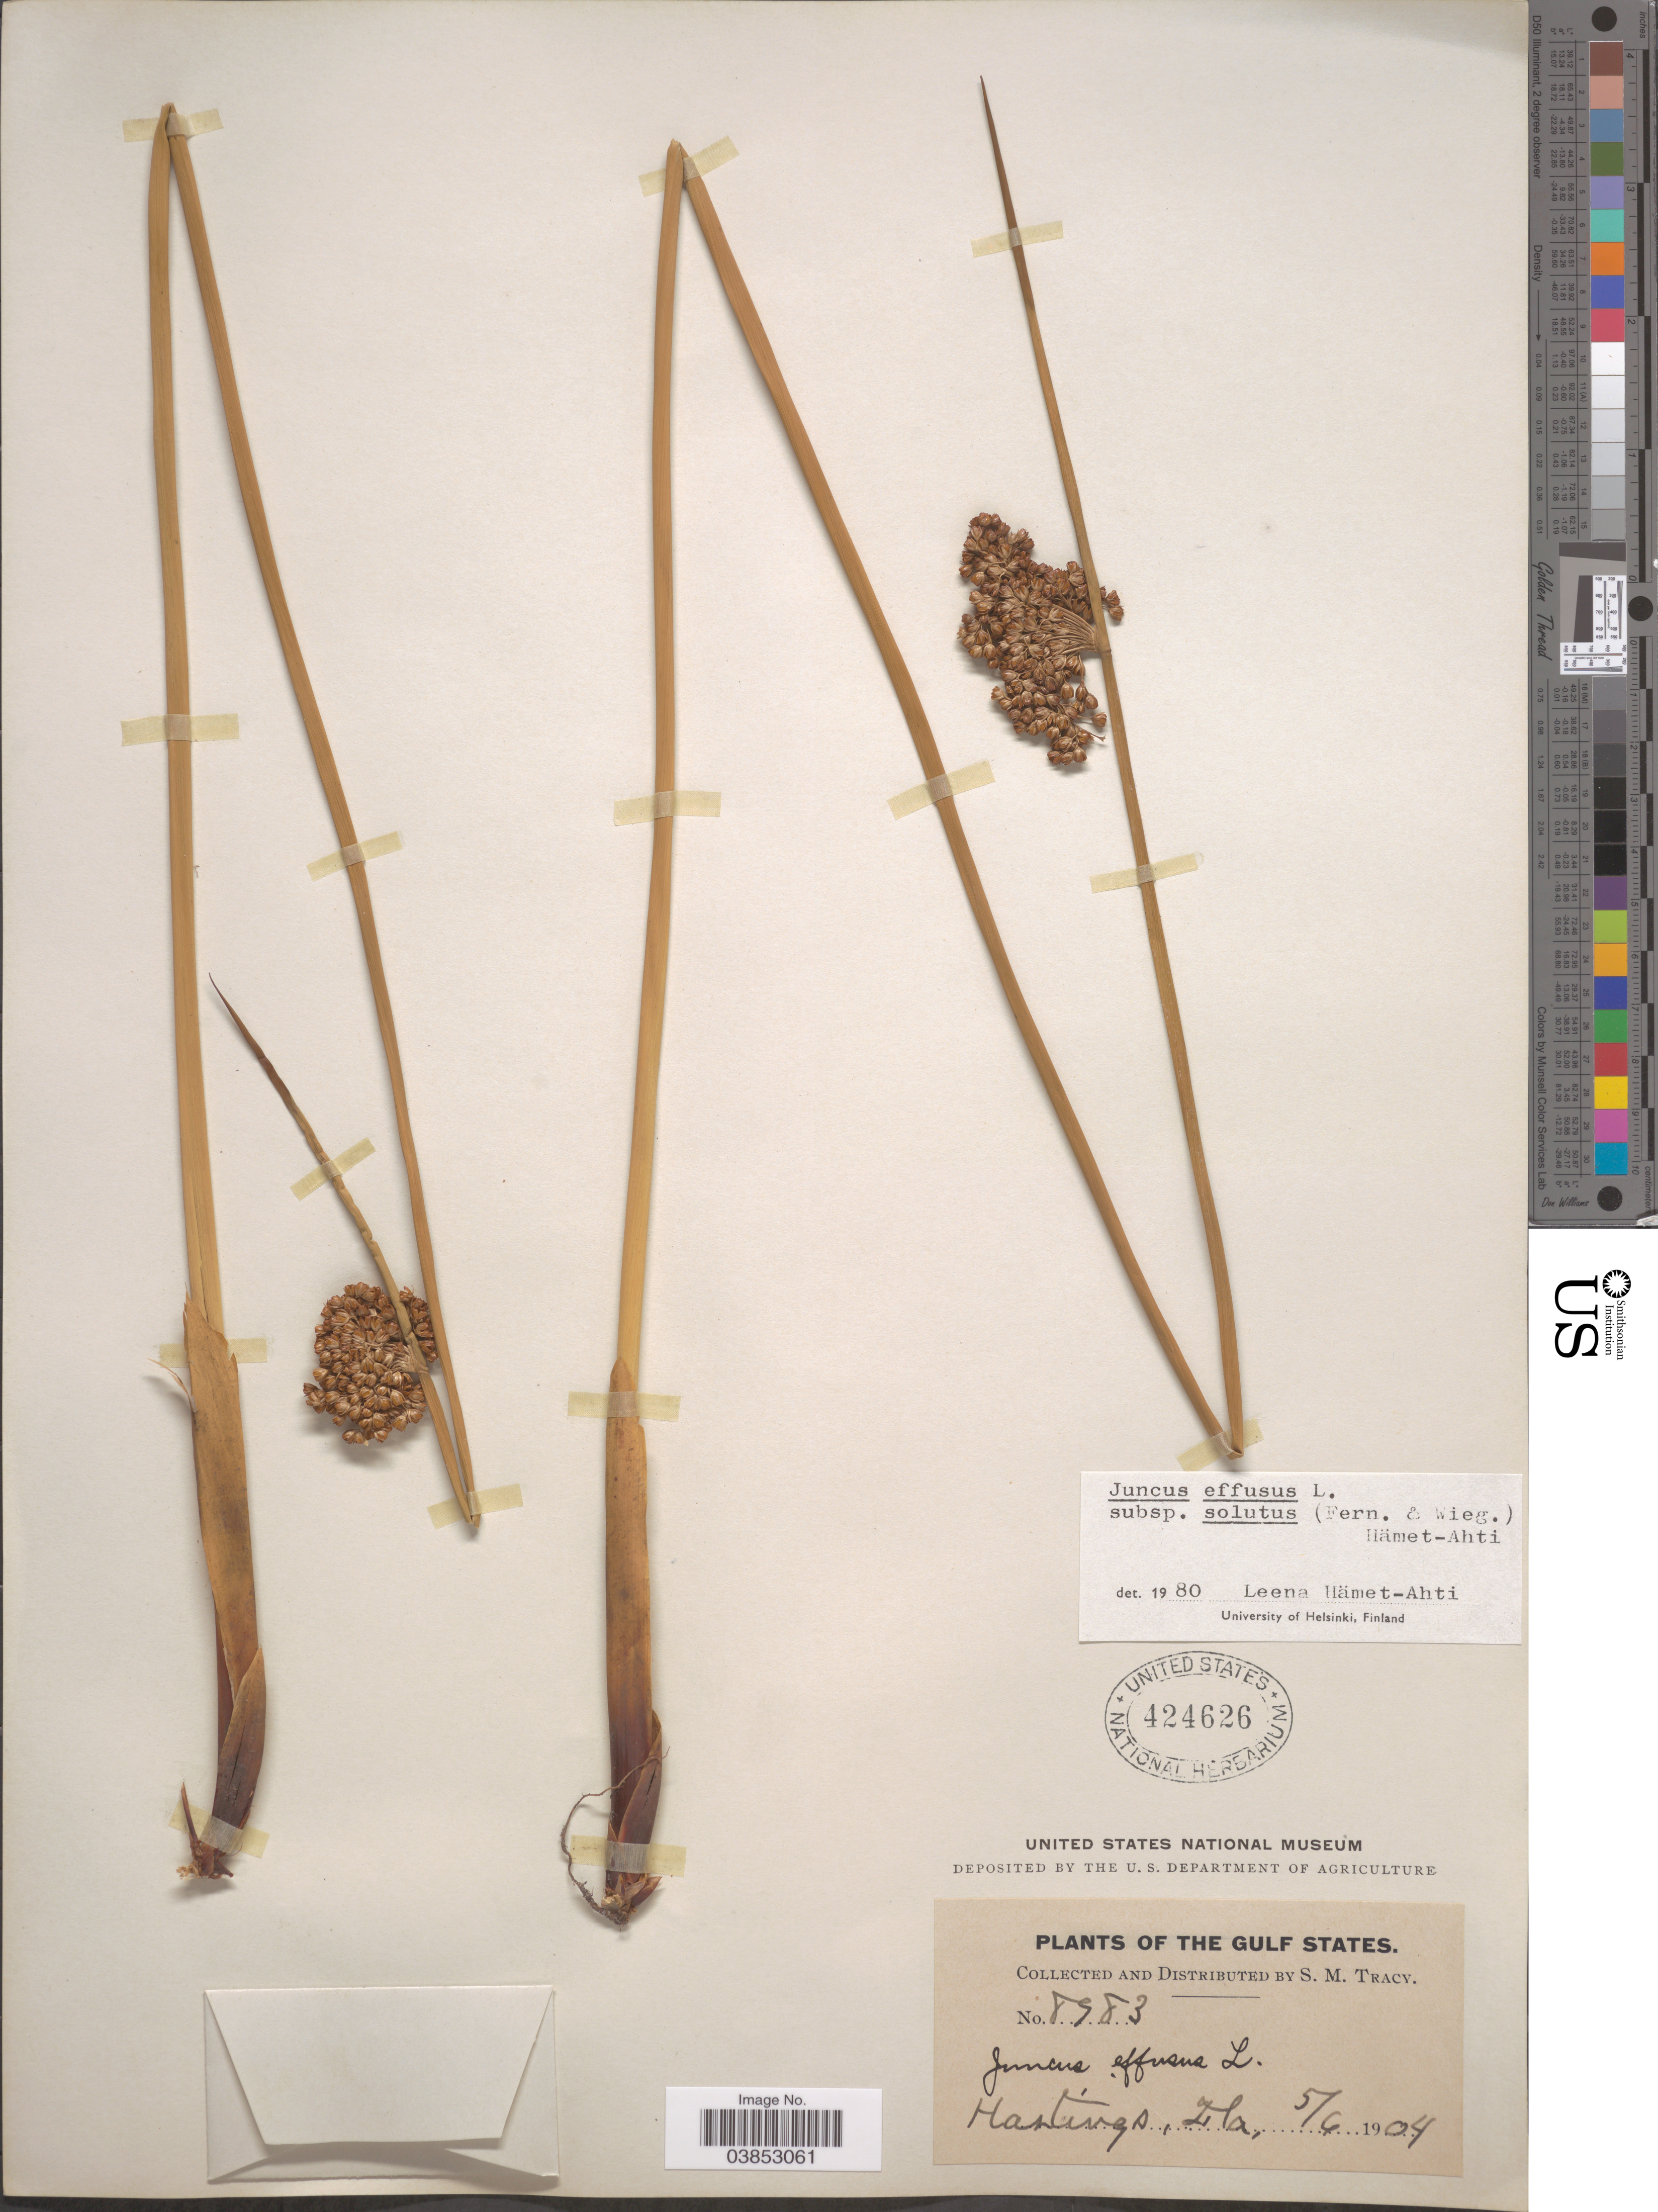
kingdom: Plantae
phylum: Tracheophyta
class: Liliopsida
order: Poales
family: Juncaceae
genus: Juncus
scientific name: Juncus effusus var. solutus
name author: Fernald & Wiegand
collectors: S. M. Tracy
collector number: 8983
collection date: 1904-05-06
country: United States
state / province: Florida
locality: The Gulf States. Hastings.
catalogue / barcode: US 424626